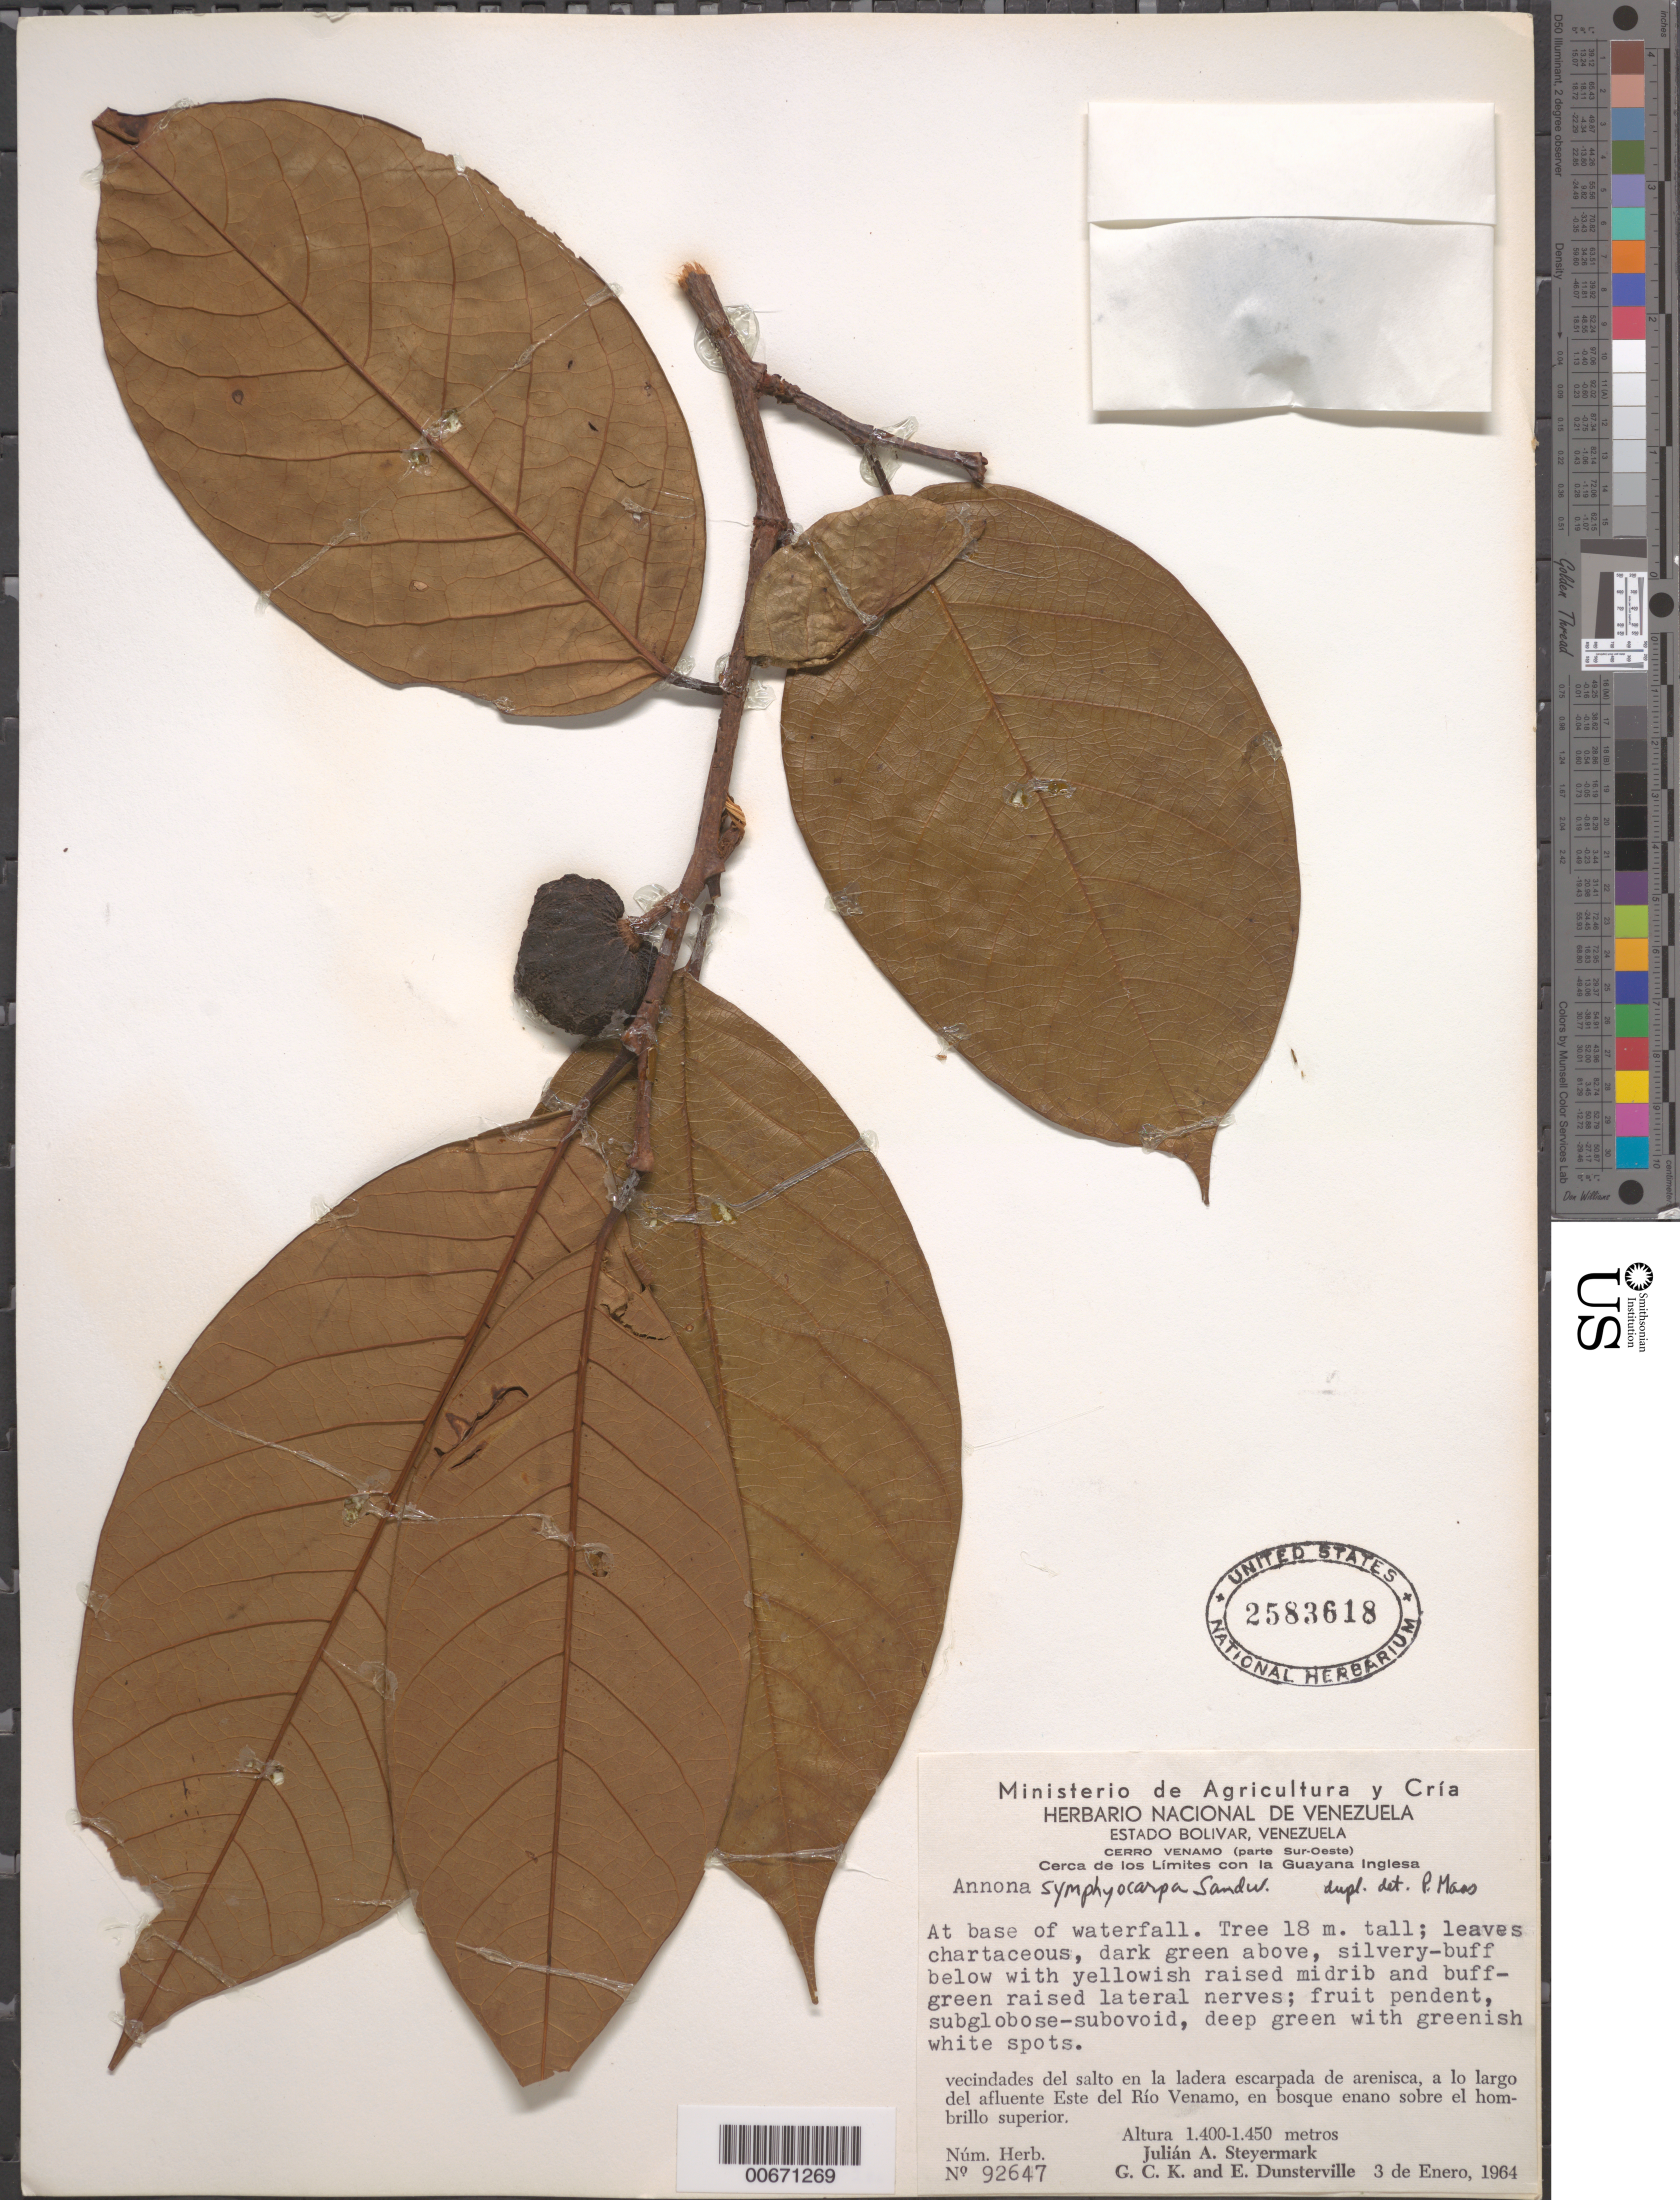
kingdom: Plantae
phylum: Tracheophyta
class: Magnoliopsida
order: Magnoliales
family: Annonaceae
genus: Annona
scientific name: Annona symphyocarpa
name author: Sandwith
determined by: Maas, Paul J. M.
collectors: J. Steyermark, G. C. K. Dunsterville & E. Dunsterville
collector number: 92647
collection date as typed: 3-Jan-64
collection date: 1964-01-03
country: Venezuela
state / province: Bolívar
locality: Cerro Venamo, Río Venamo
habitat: Base of waterfall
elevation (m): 1400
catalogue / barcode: US 2583618